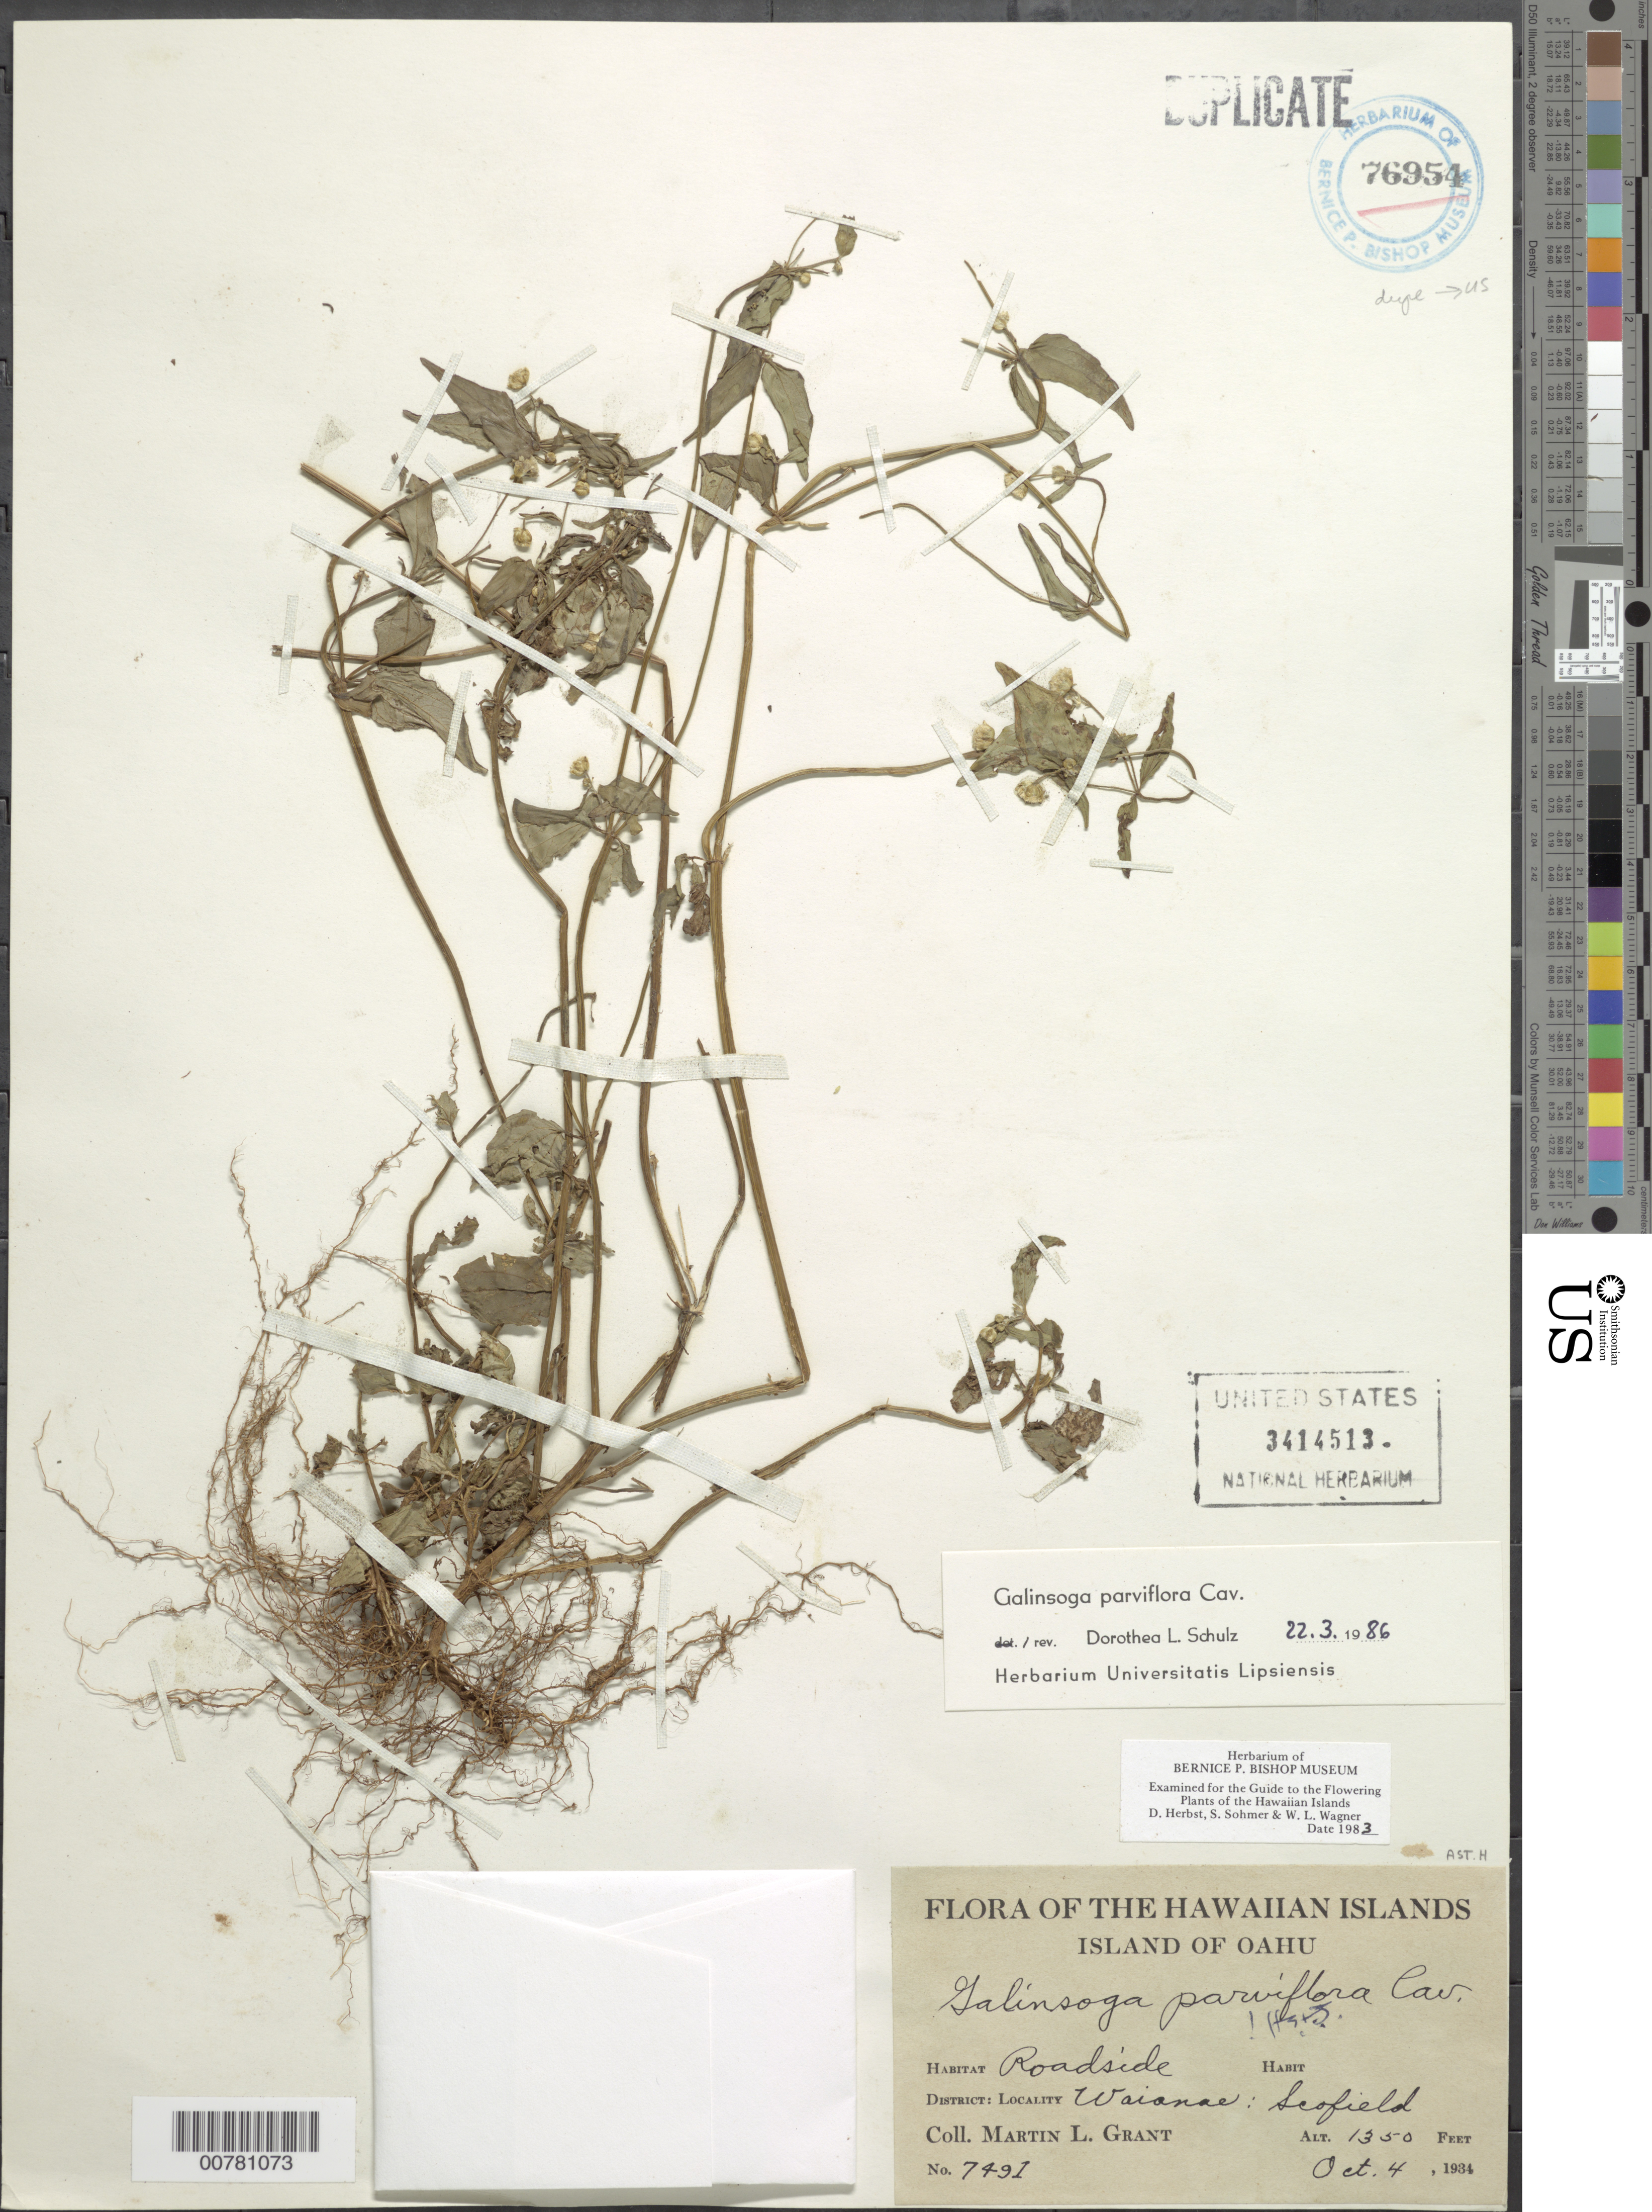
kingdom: Plantae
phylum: Tracheophyta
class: Magnoliopsida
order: Asterales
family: Asteraceae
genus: Galinsoga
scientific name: Galinsoga parviflora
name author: Cav.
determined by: Schulz, D.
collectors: M. L. Grant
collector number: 7491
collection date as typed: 4 Oct 1934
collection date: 1934-10-04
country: United States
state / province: Hawaii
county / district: Honolulu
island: Oahu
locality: Waianae, Scofield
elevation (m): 411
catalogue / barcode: US 3414513